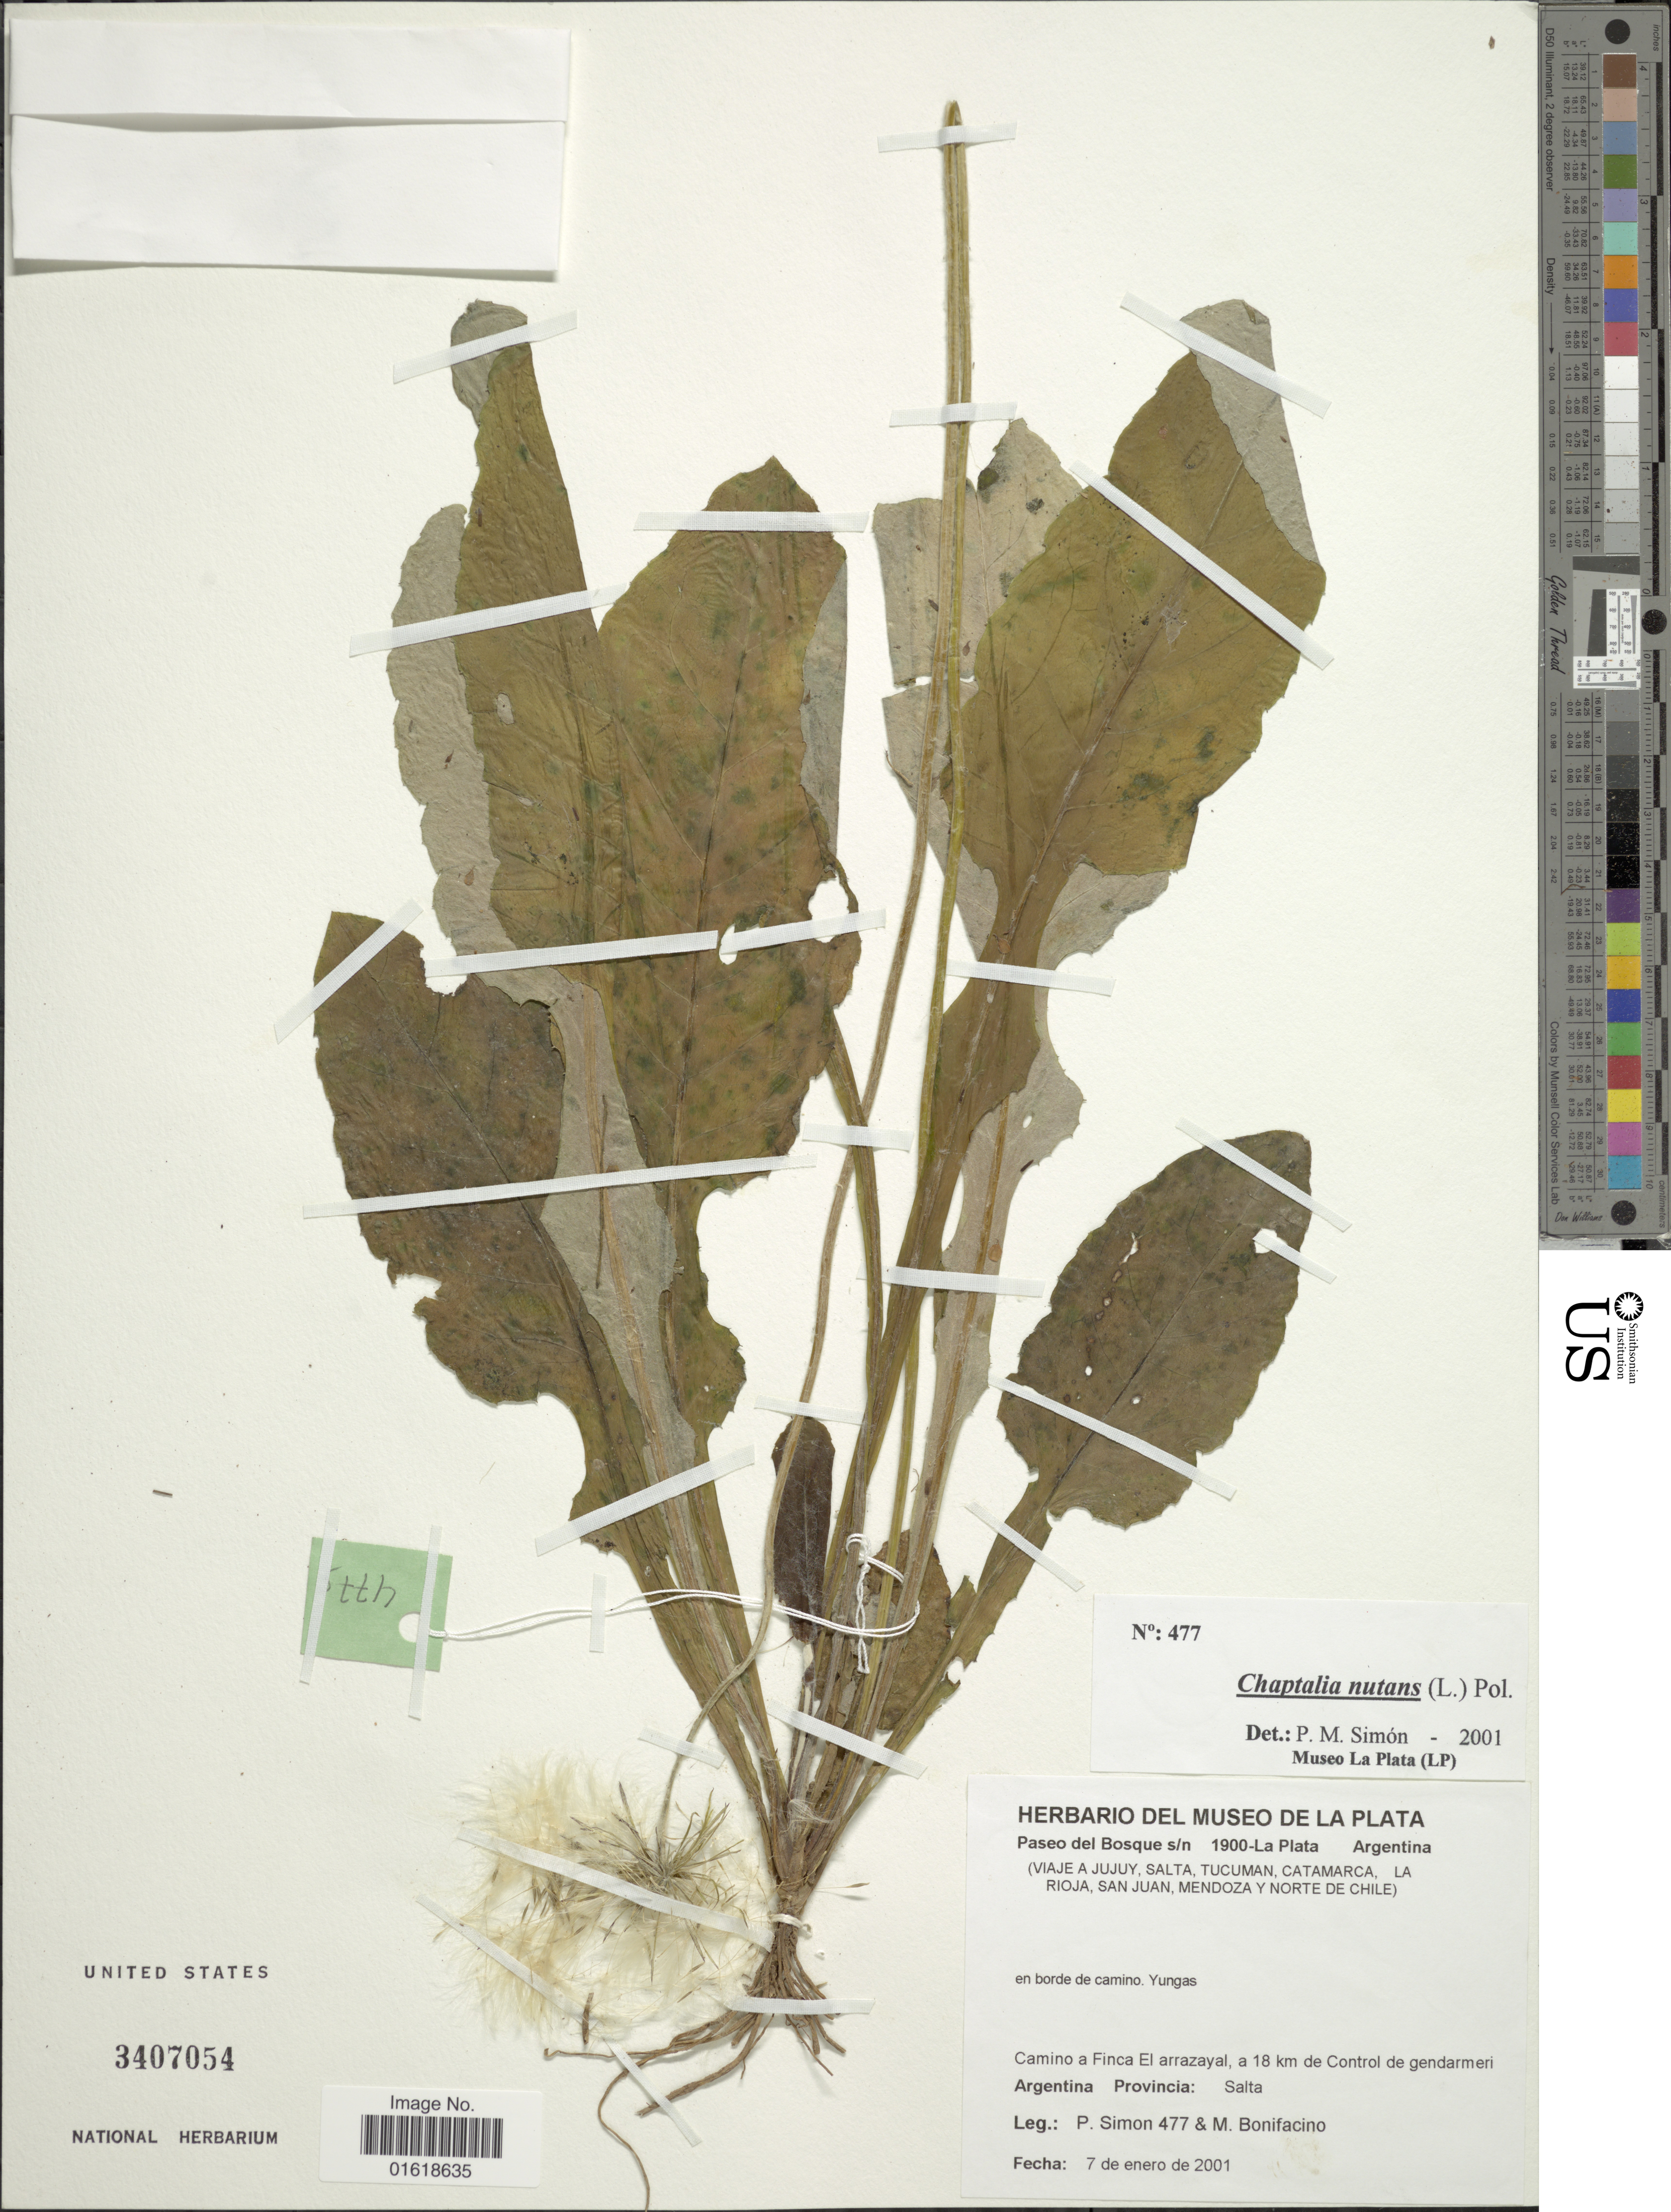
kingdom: Plantae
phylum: Tracheophyta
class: Magnoliopsida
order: Asterales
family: Asteraceae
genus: Chaptalia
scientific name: Chaptalia nutans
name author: (L.) Pol.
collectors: P. Simon & M. Bonifacino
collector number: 477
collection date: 2001-01-07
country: Argentina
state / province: Salta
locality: Camino a Finca El arrazayal, a 18 km de Control de gendarmeri.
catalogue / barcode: US 3407054